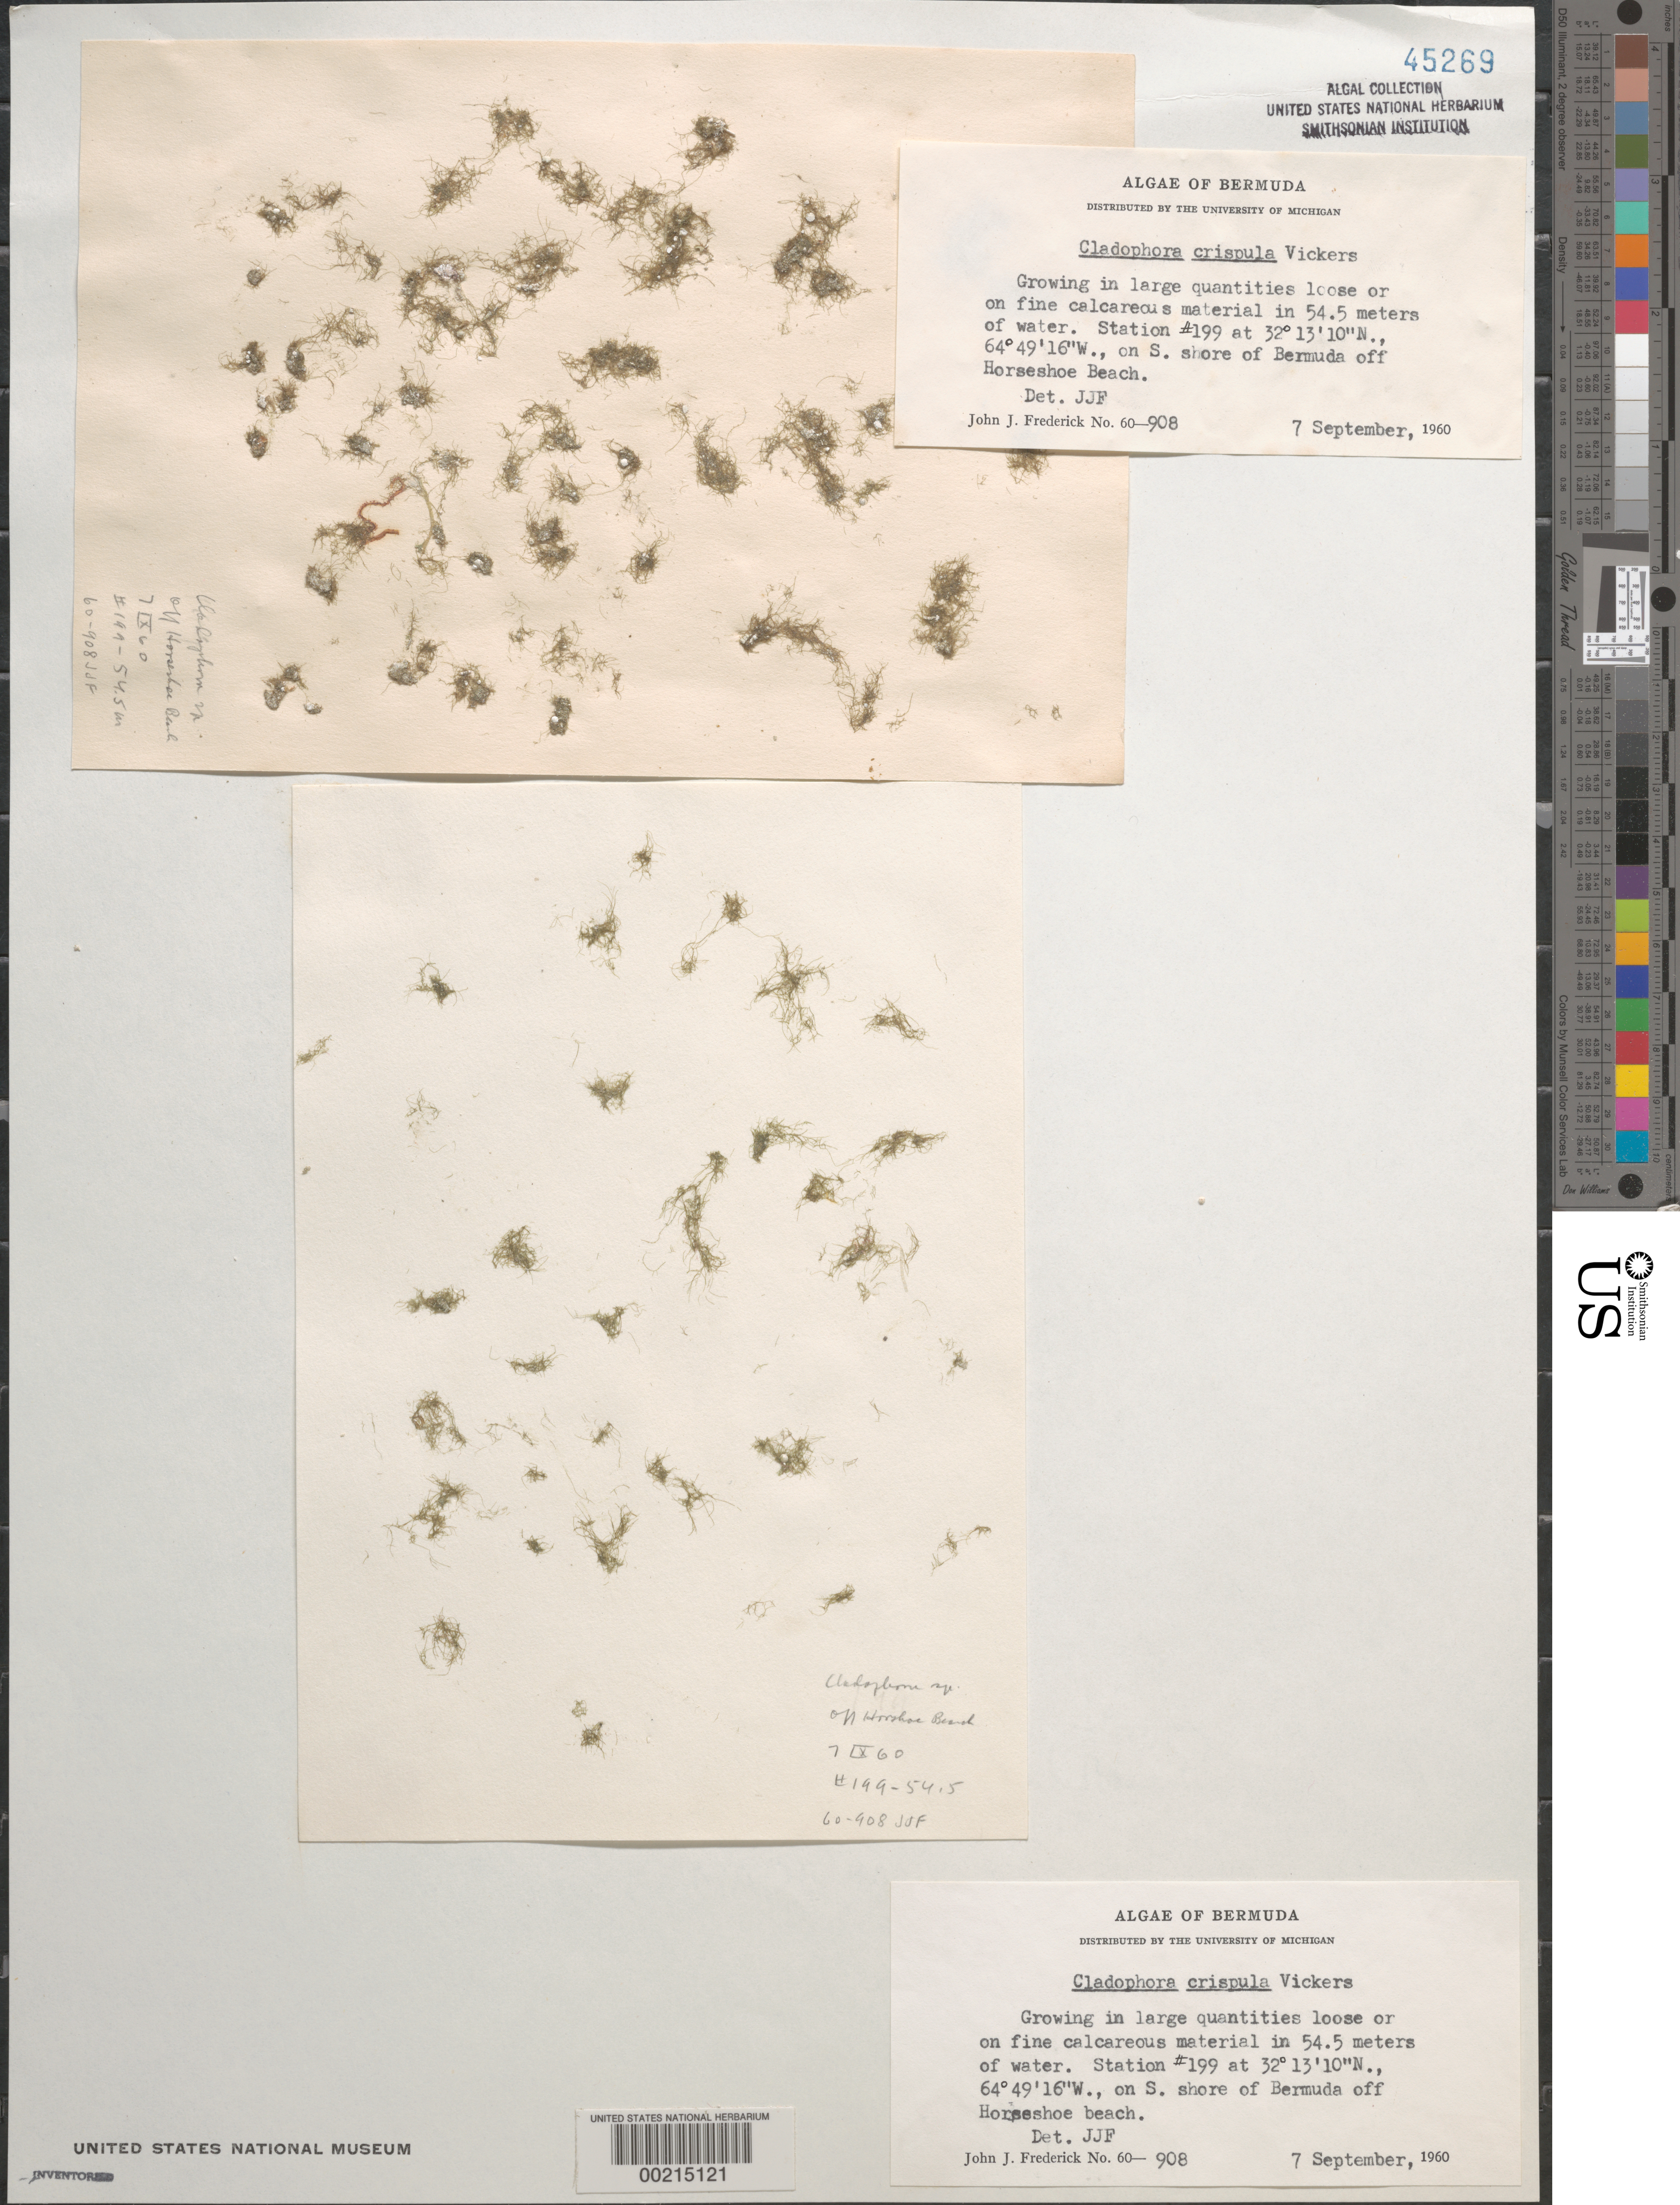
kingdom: Plantae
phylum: Chlorophyta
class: Ulvophyceae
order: Cladophorales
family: Cladophoraceae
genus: Cladophora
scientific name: Cladophora crispula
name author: Vickers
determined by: Frederick, J. J.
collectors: J. Frederick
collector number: JJF 60-908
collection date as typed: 07 Sep 1960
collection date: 1960-09-07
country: Bermuda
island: Bermuda Island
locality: Off Horseshoe Beach, south shore of Bermuda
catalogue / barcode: US 45269